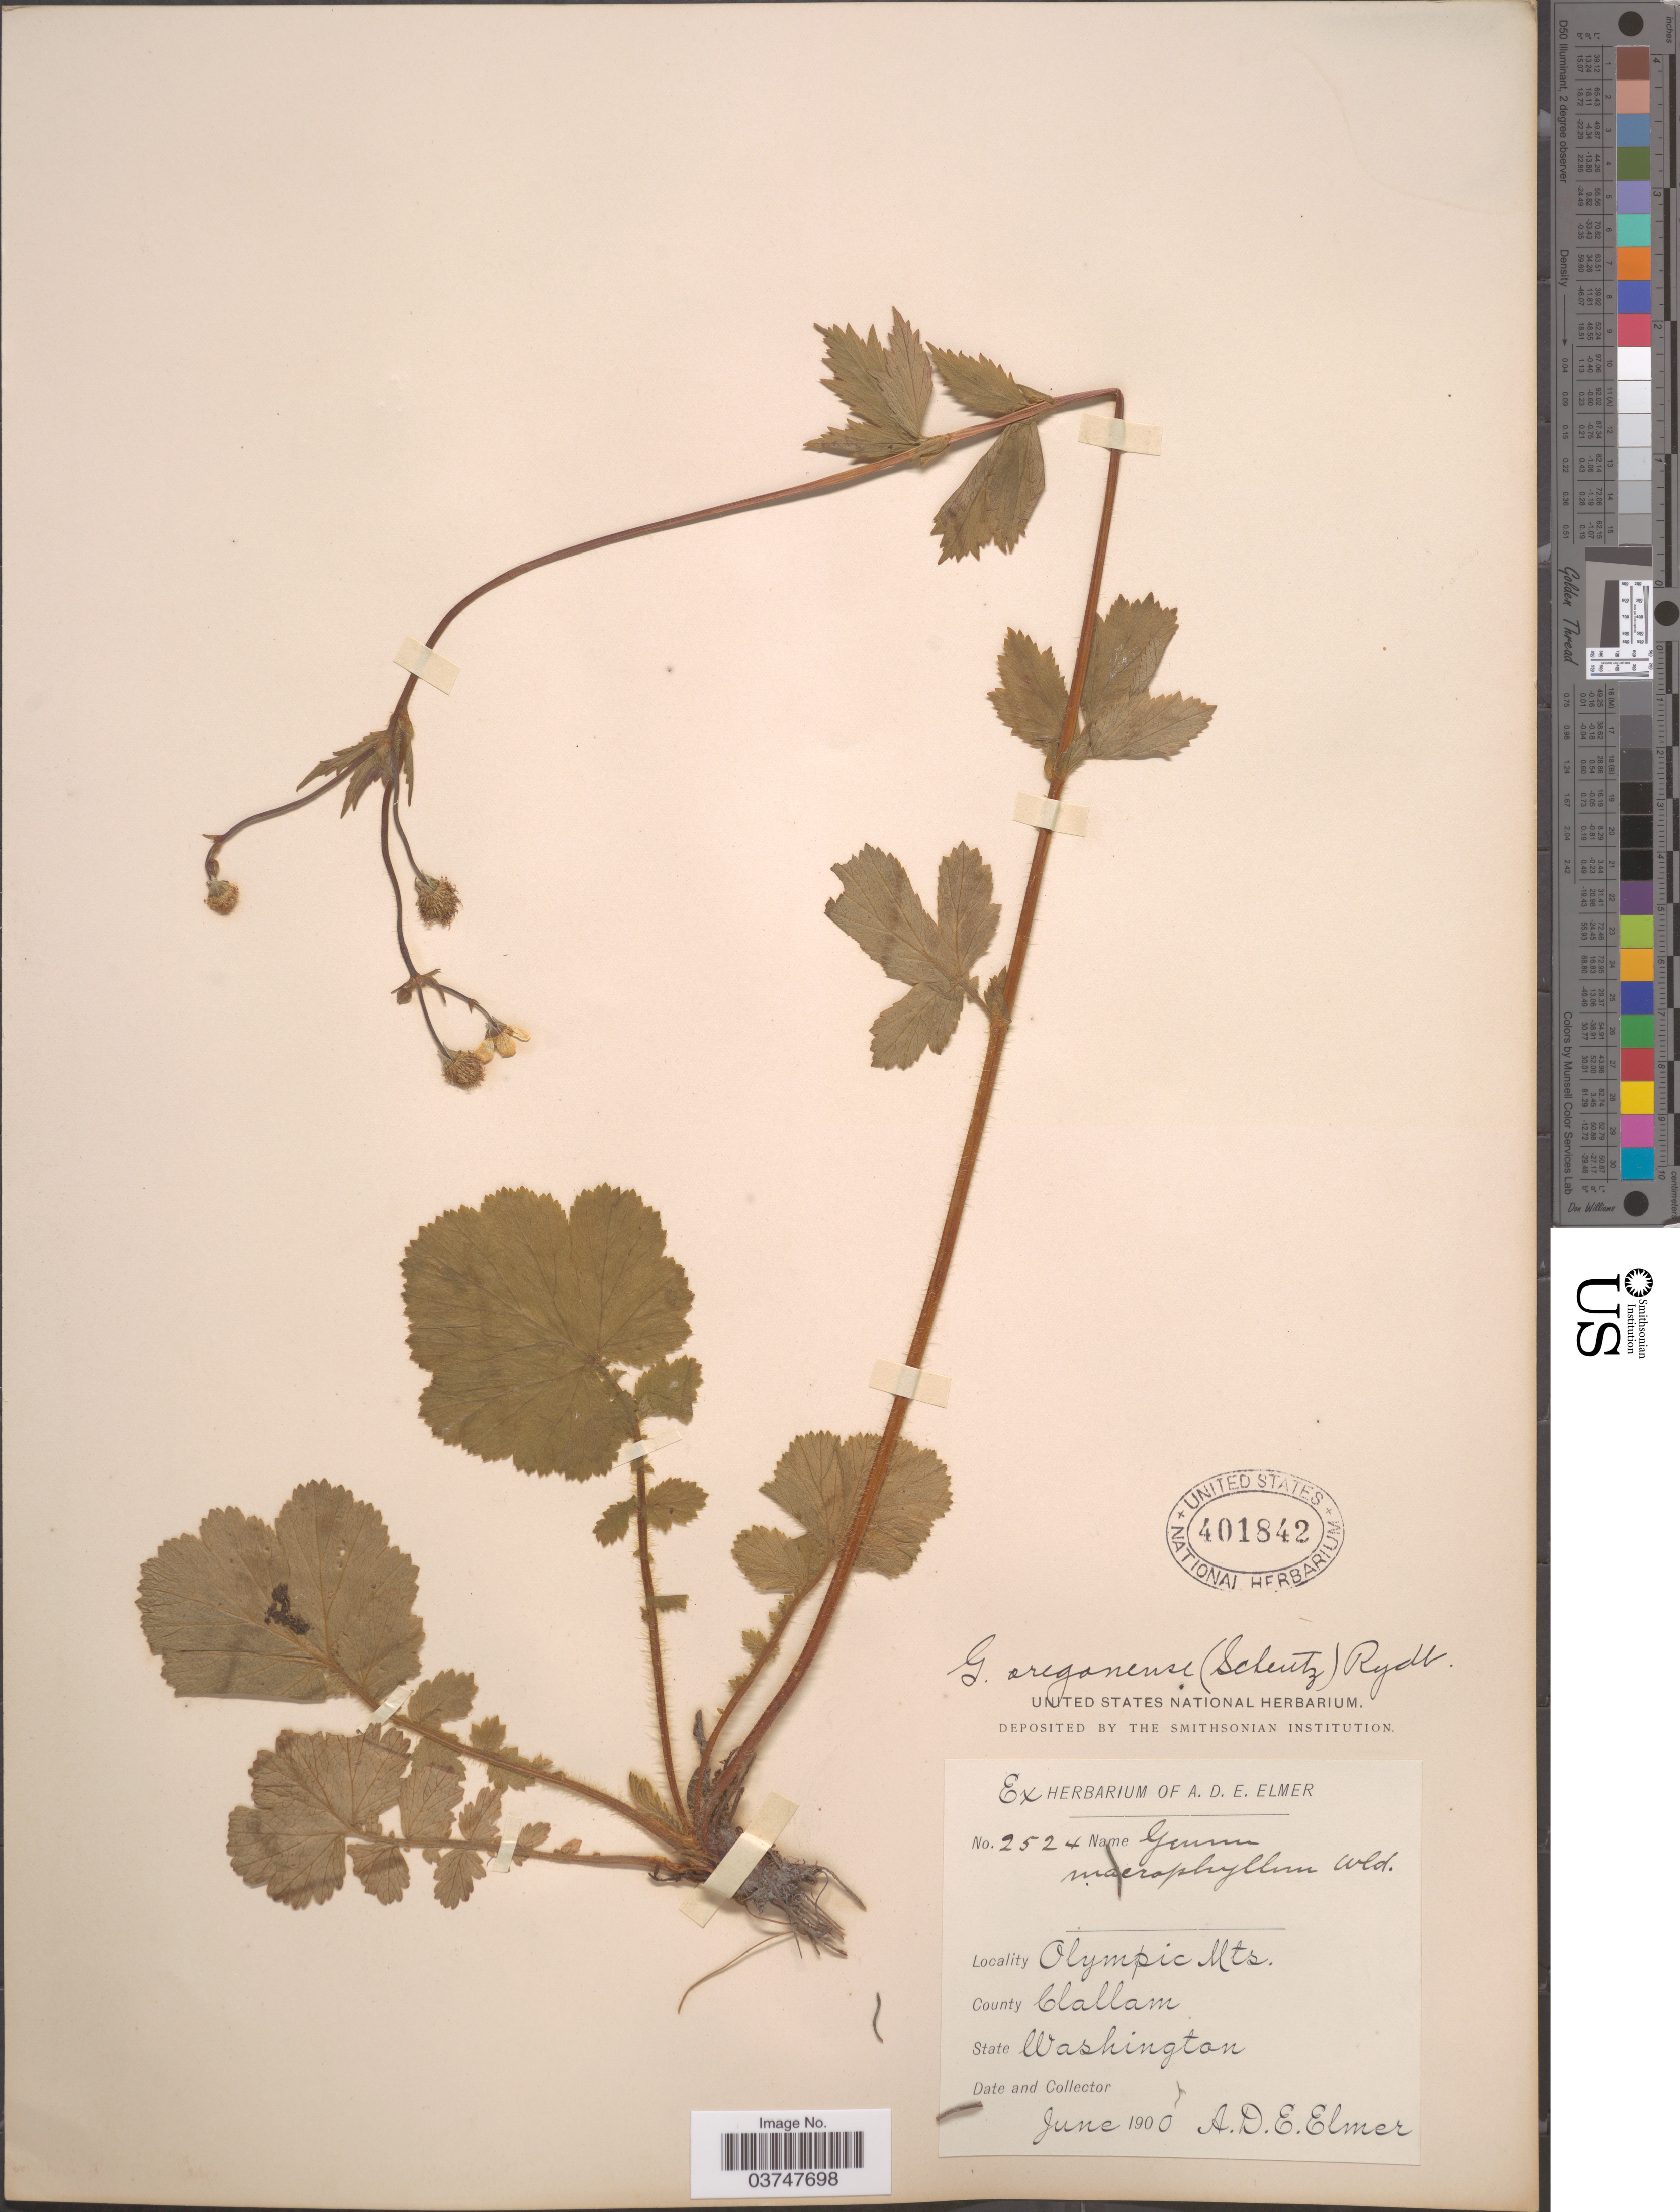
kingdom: Plantae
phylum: Tracheophyta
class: Magnoliopsida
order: Rosales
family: Rosaceae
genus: Geum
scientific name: Geum oregonense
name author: Rydb.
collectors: A. D. E. Elmer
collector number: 2524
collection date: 1900-06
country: United States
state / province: Washington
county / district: Clallam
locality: Olympic Mts. County Clallam.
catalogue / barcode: US 401842